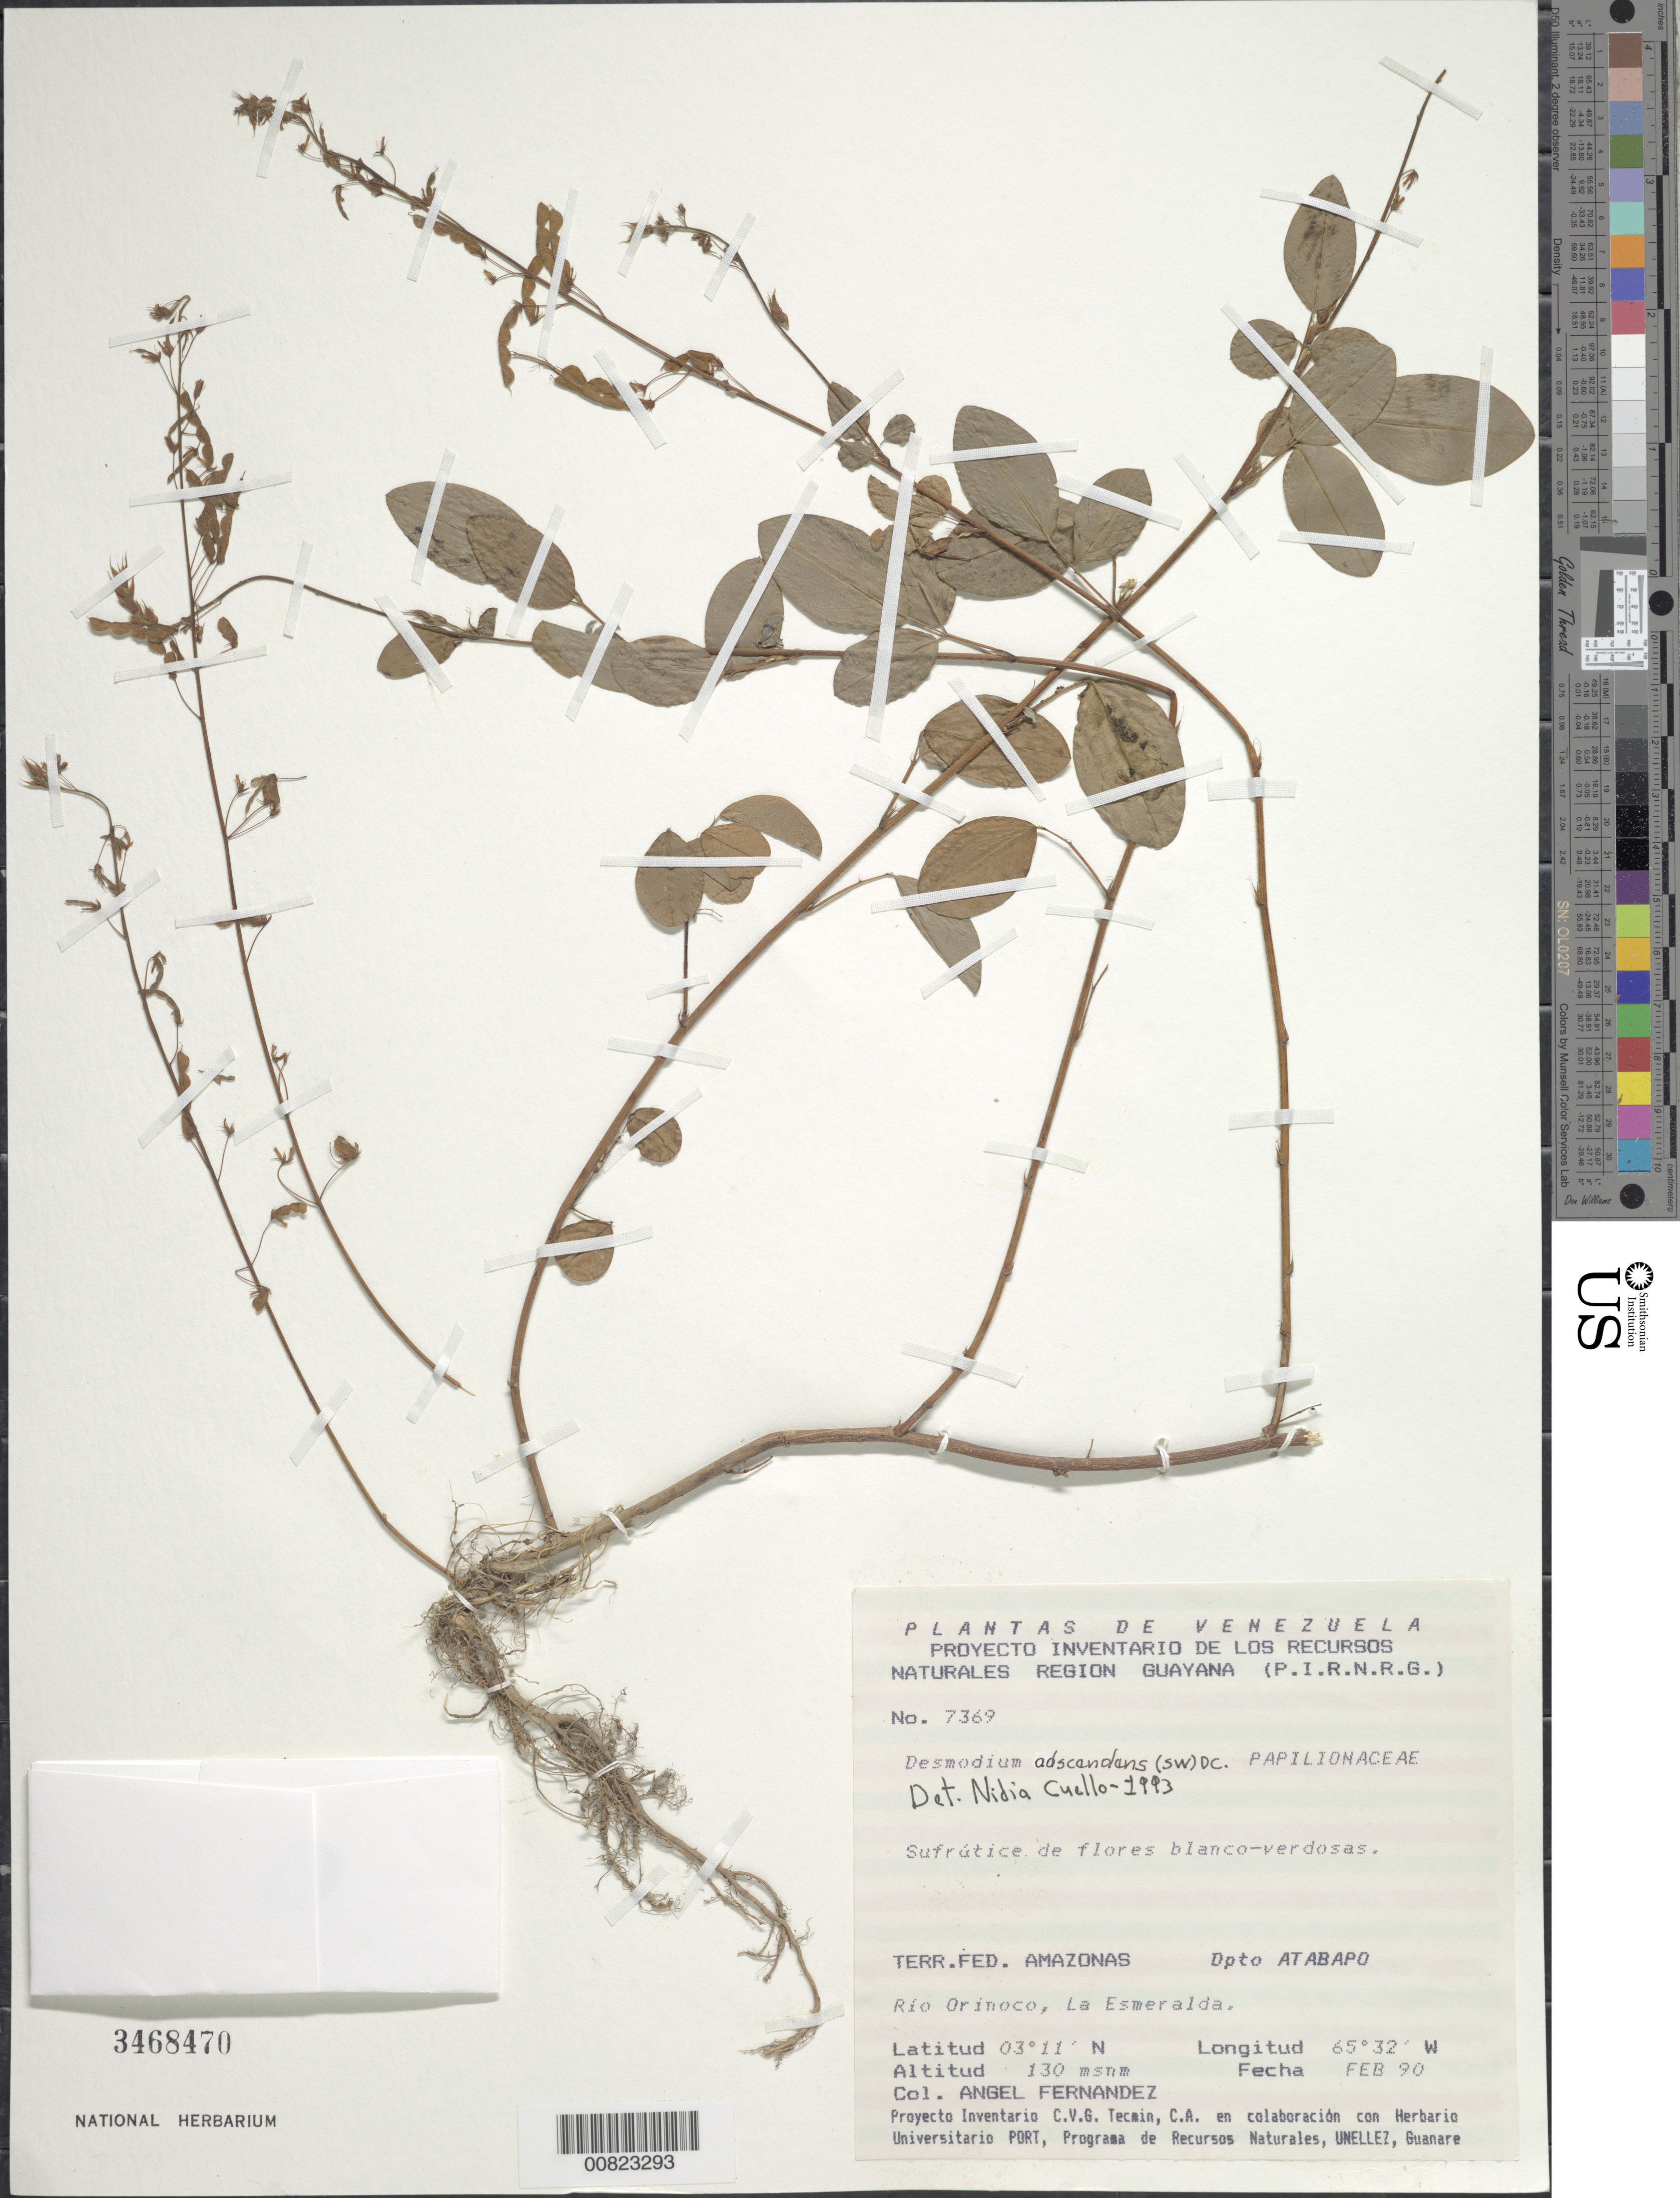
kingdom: Plantae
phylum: Tracheophyta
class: Magnoliopsida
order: Fabales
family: Fabaceae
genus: Grona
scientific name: Grona adscendens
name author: (Sw.) H. Ohashi & K. Ohashi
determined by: Strong, Mark T., (BOT), Smithsonian Institution - National Museum of Natural History (UNITED STATES)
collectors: A. Fernández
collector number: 7369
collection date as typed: Feb-90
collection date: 1990-02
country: Venezuela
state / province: Amazonas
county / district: Atabapo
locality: Río Orinoco, La Esmeralda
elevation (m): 130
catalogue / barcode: US 3468470